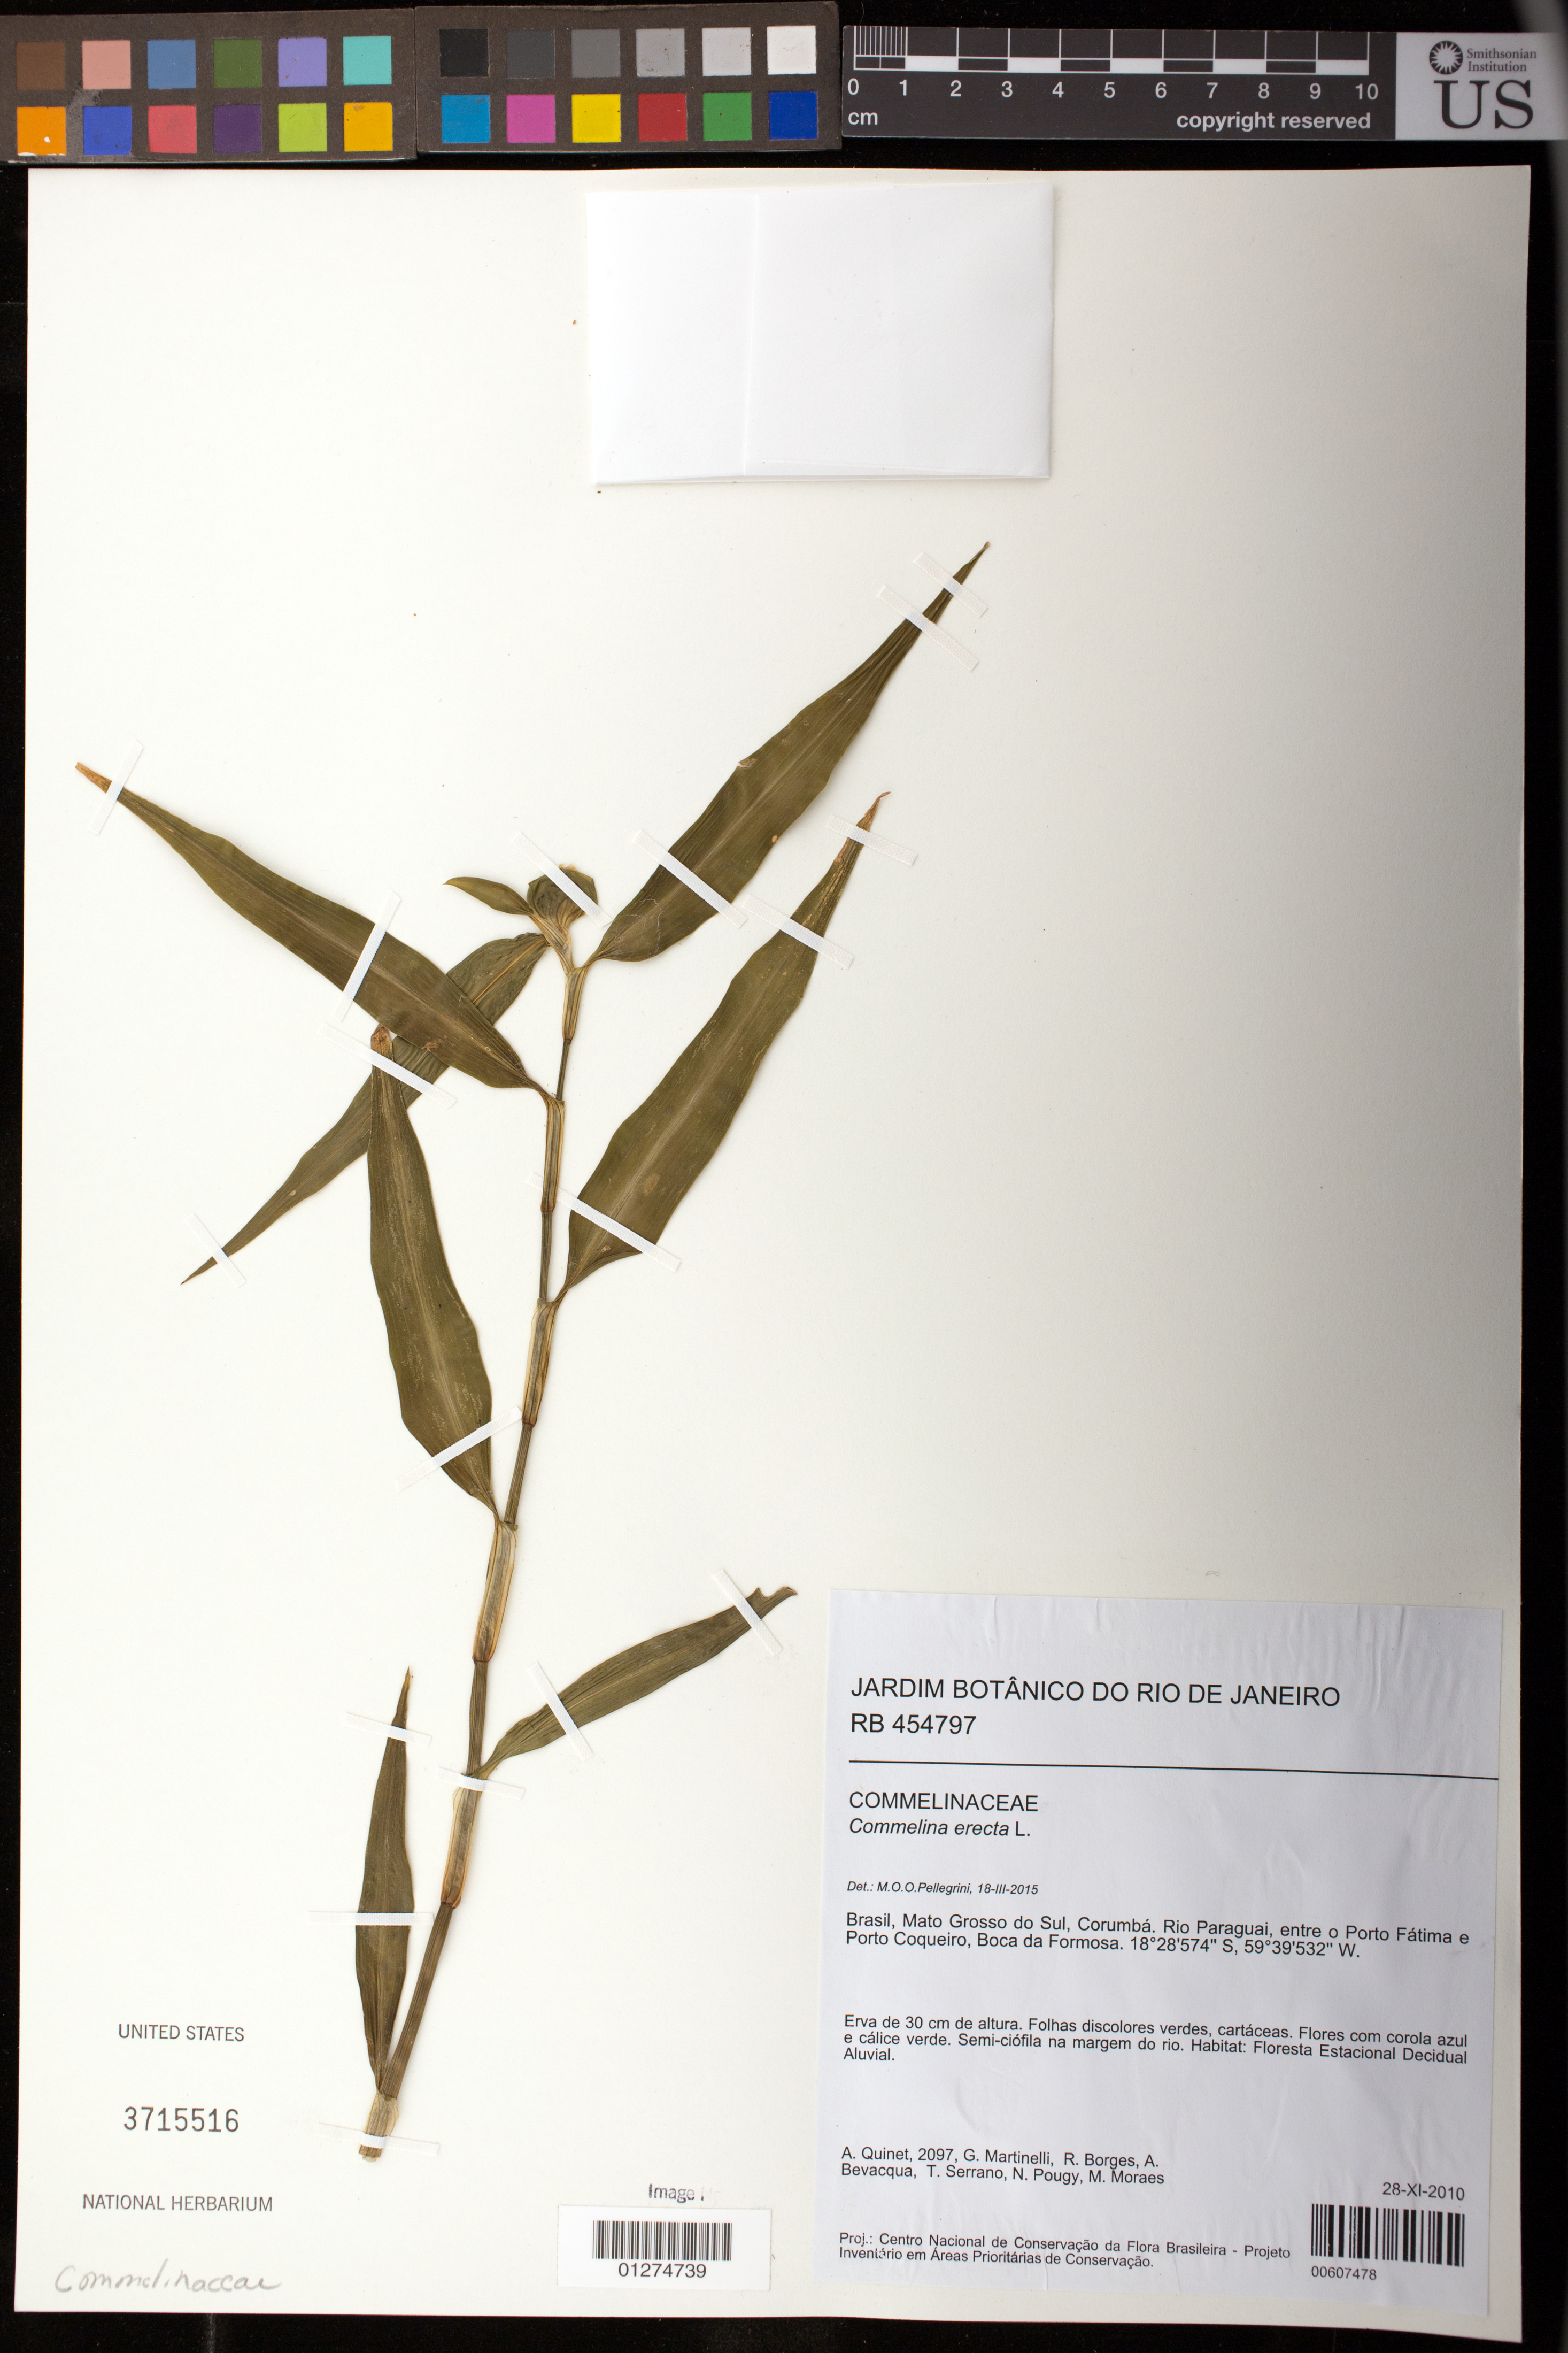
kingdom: Plantae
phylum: Tracheophyta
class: Liliopsida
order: Commelinales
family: Commelinaceae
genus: Commelina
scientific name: Commelina erecta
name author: L.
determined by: Pellegrini, M. O. de Oliveira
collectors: A. Quinet, G. Martinelli, A. Bevacqua, T. Serrano, N. Pougy & M. Moraes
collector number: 2097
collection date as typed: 28 Nov 2010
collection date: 2010-11-28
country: Brazil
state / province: Mato Grosso do Sul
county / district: Corumbá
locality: Rio Paraguai, entre o Porto Fátima e Porto Coqueiro, Boca da Formosa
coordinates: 18 28 574 S, 59 39 532 W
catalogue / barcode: US 3715516